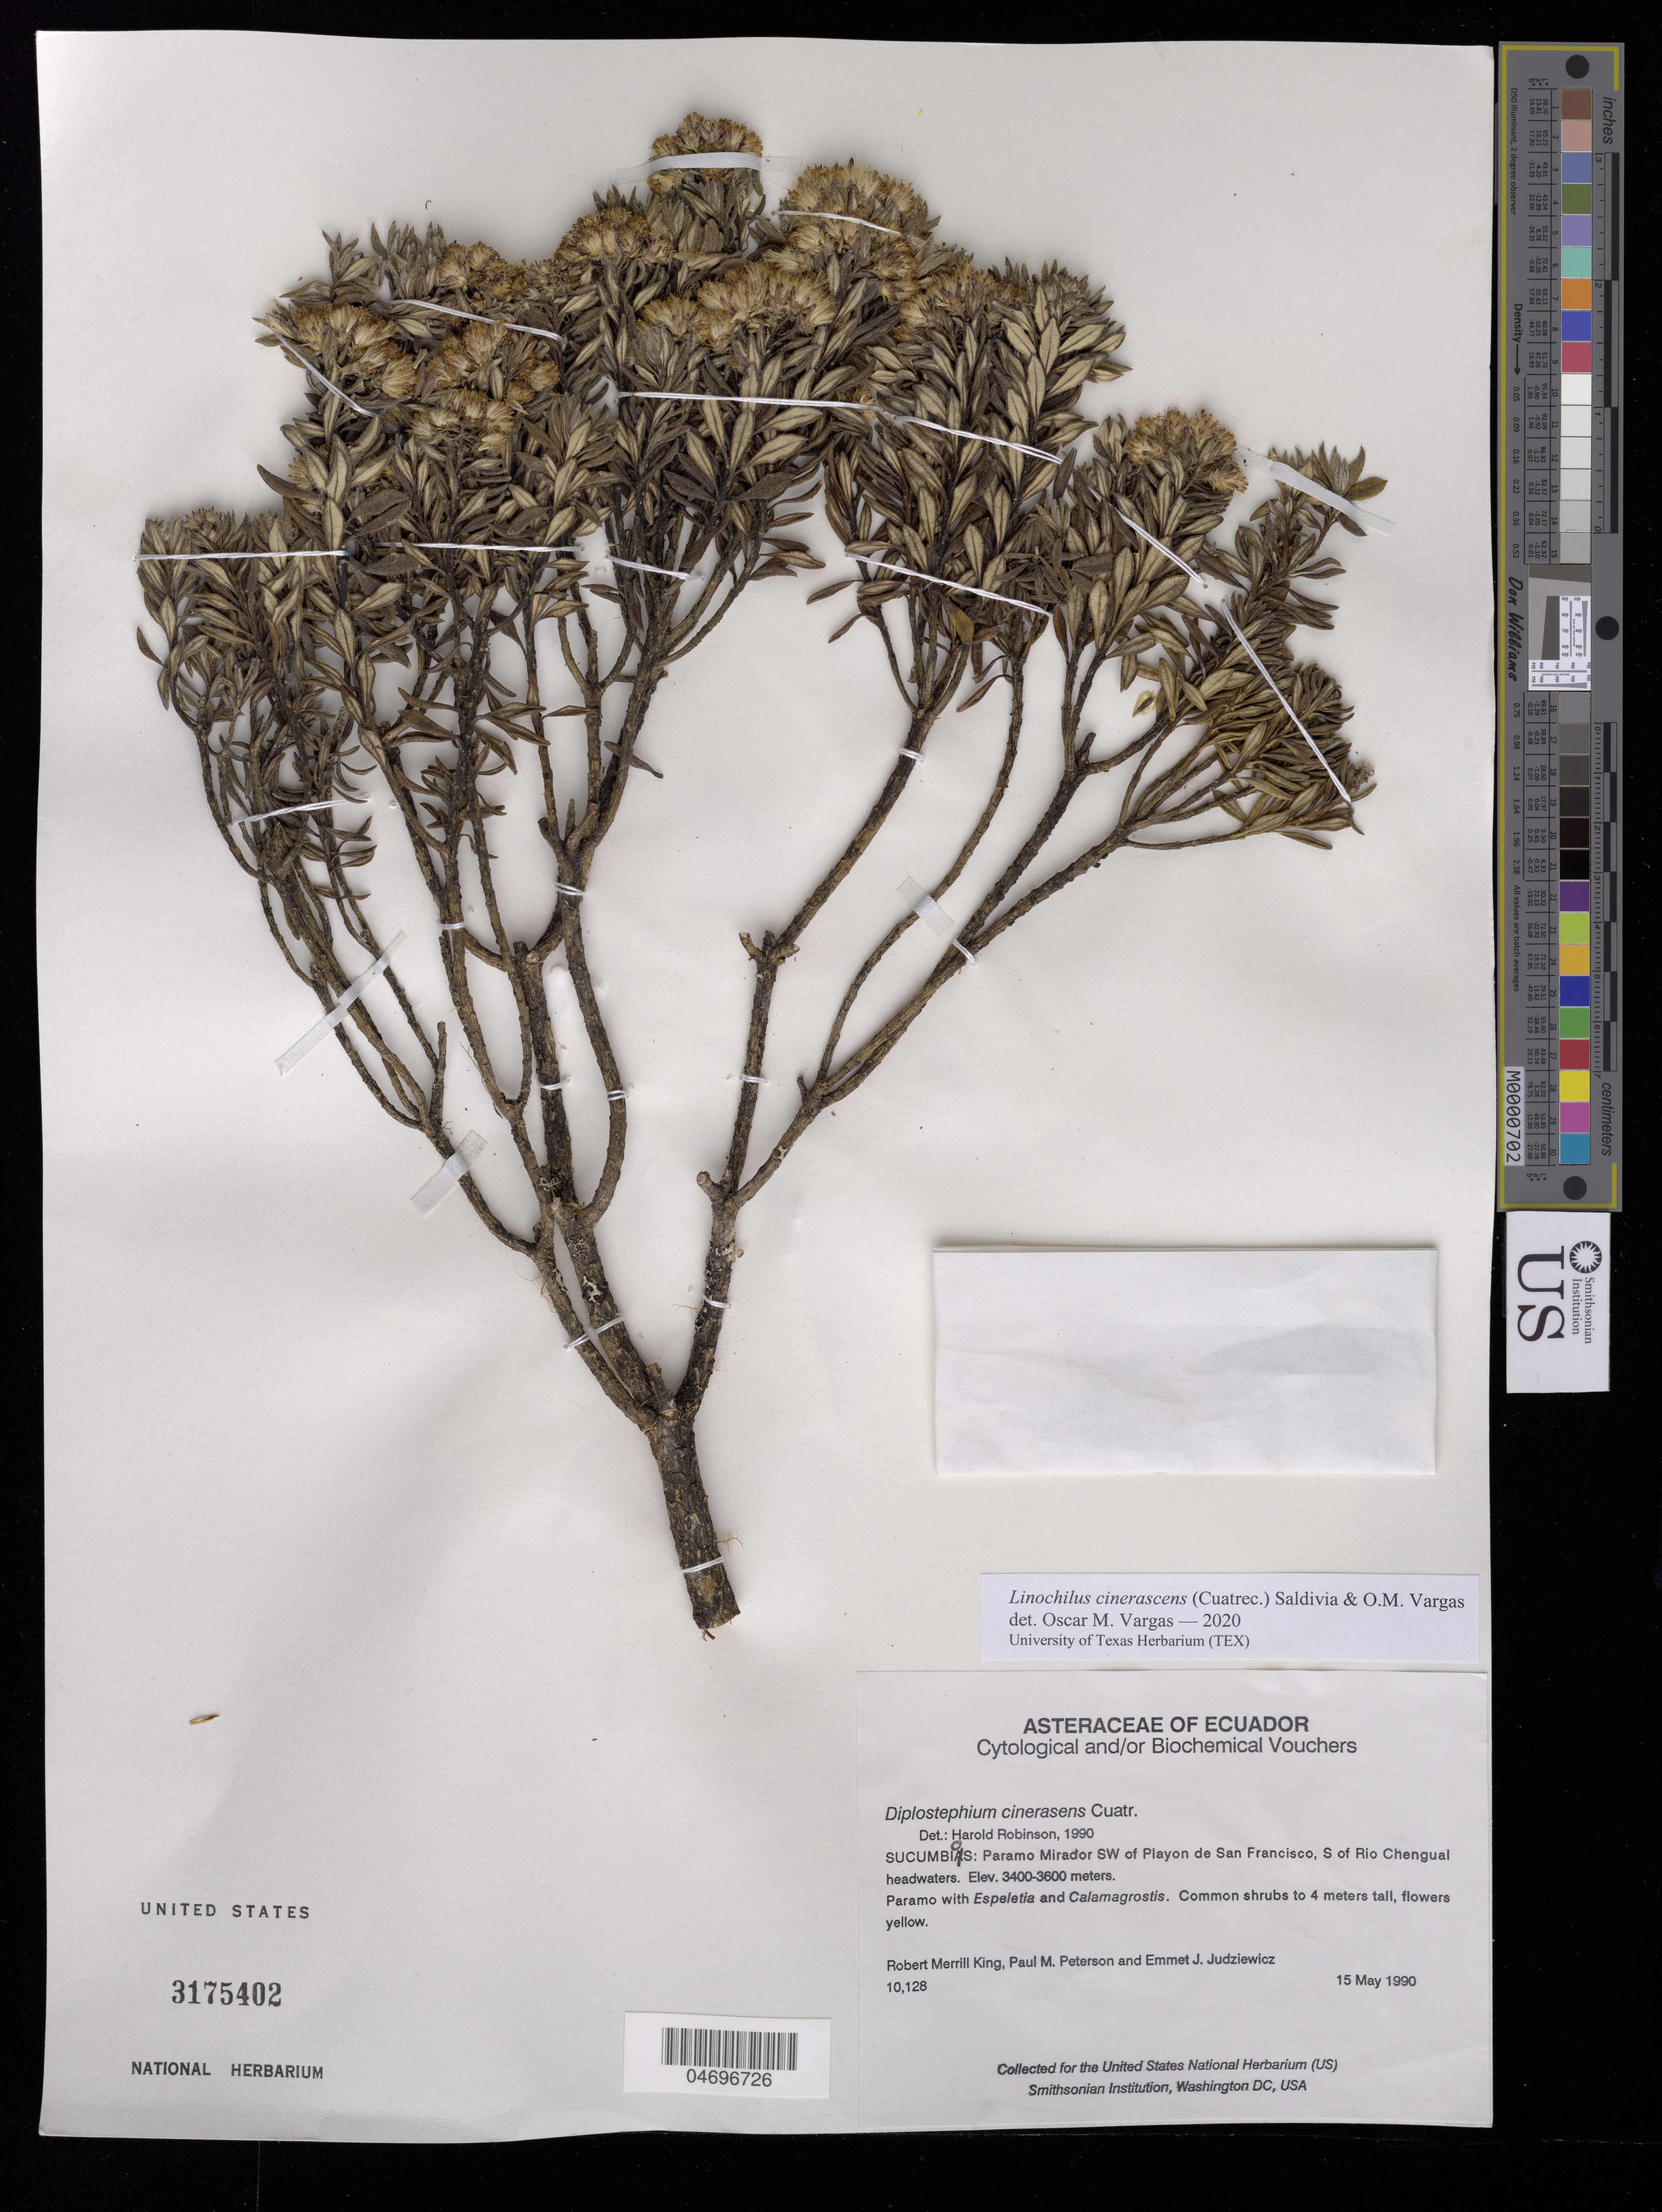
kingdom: Plantae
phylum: Tracheophyta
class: Magnoliopsida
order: Asterales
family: Asteraceae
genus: Linochilus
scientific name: Linochilus cinerascens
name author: (Cuatrec.) Saldivia & O.M. Vargas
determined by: Vargas, Oscar M.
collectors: R. M. King, P. M. Peterson & E. J. Judziewicz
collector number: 10128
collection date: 1990-05-15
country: Ecuador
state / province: Sucumbíos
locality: Sucumbíos: Paramo Mirador SW of Playon de San Francisco, S of Rio Chengual headwaters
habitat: Paramo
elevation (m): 3400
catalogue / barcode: US 3175402